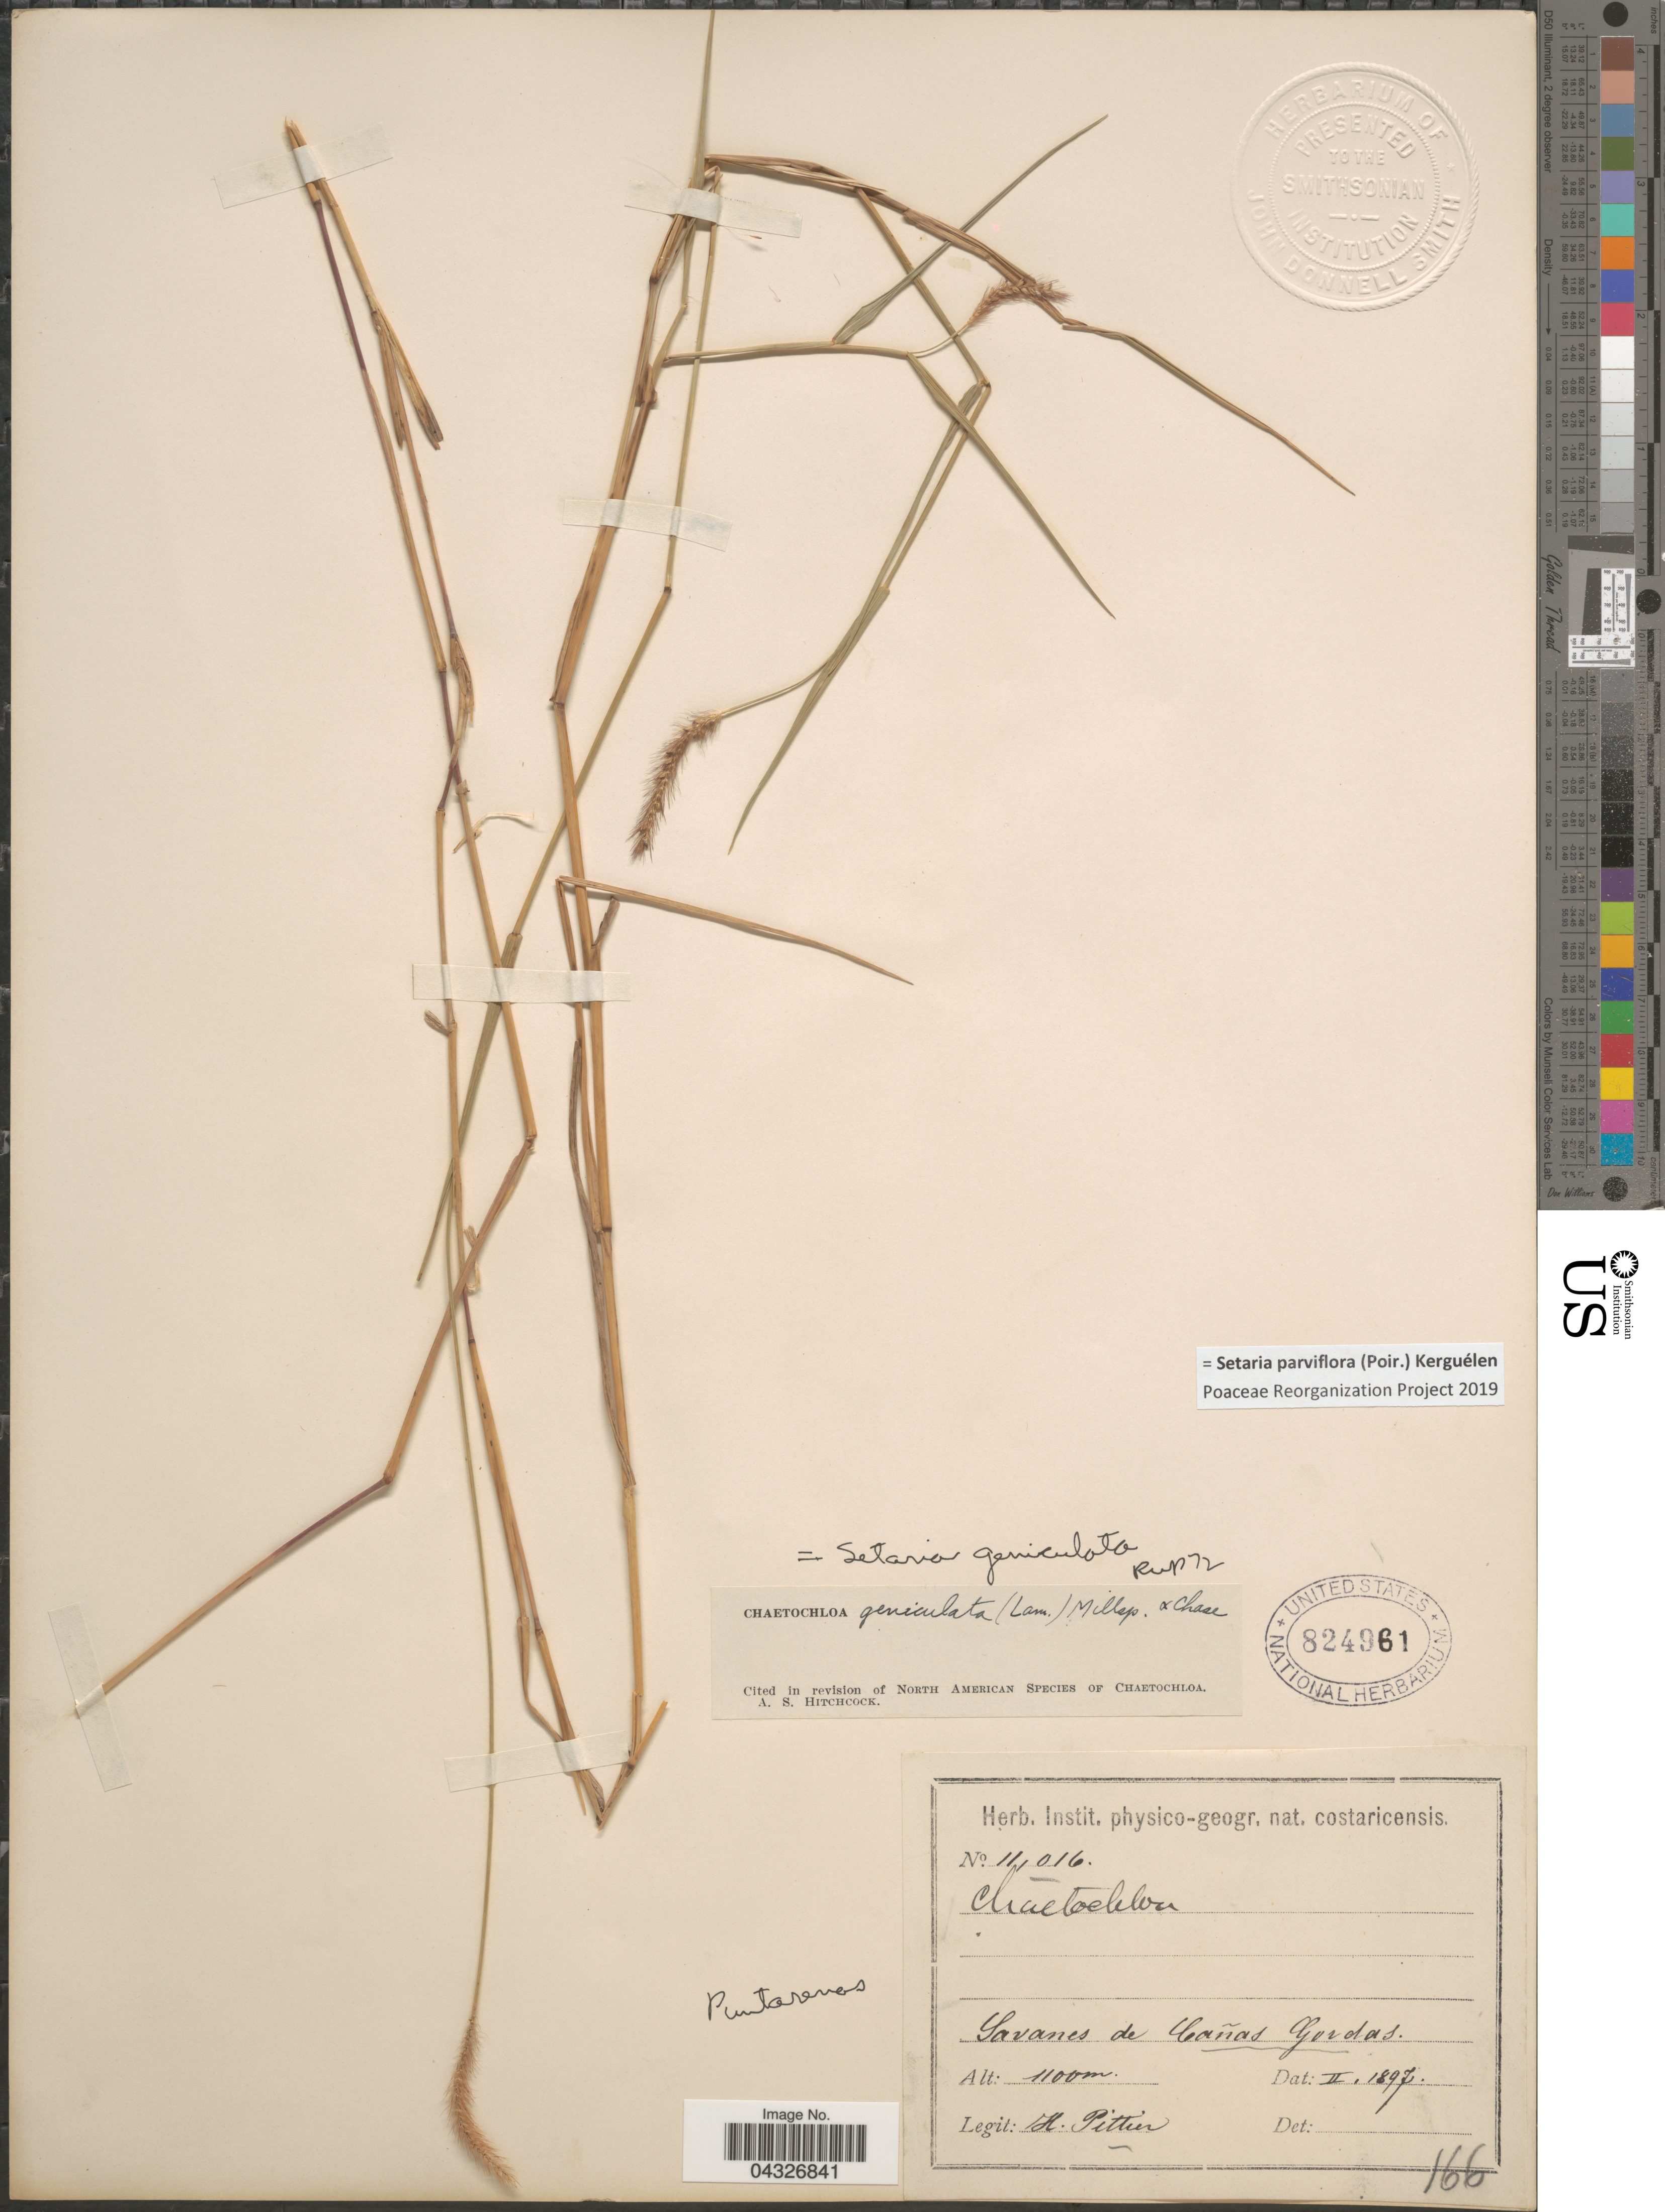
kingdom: Plantae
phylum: Tracheophyta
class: Liliopsida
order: Poales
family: Poaceae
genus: Setaria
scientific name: Setaria parviflora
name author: (Poir.) Kerguélen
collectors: H. F. Pittier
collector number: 11016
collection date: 1897-02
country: Costa Rica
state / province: Puntarenas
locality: Savanes de Cañas Gordas.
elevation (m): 1100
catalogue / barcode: US 824961